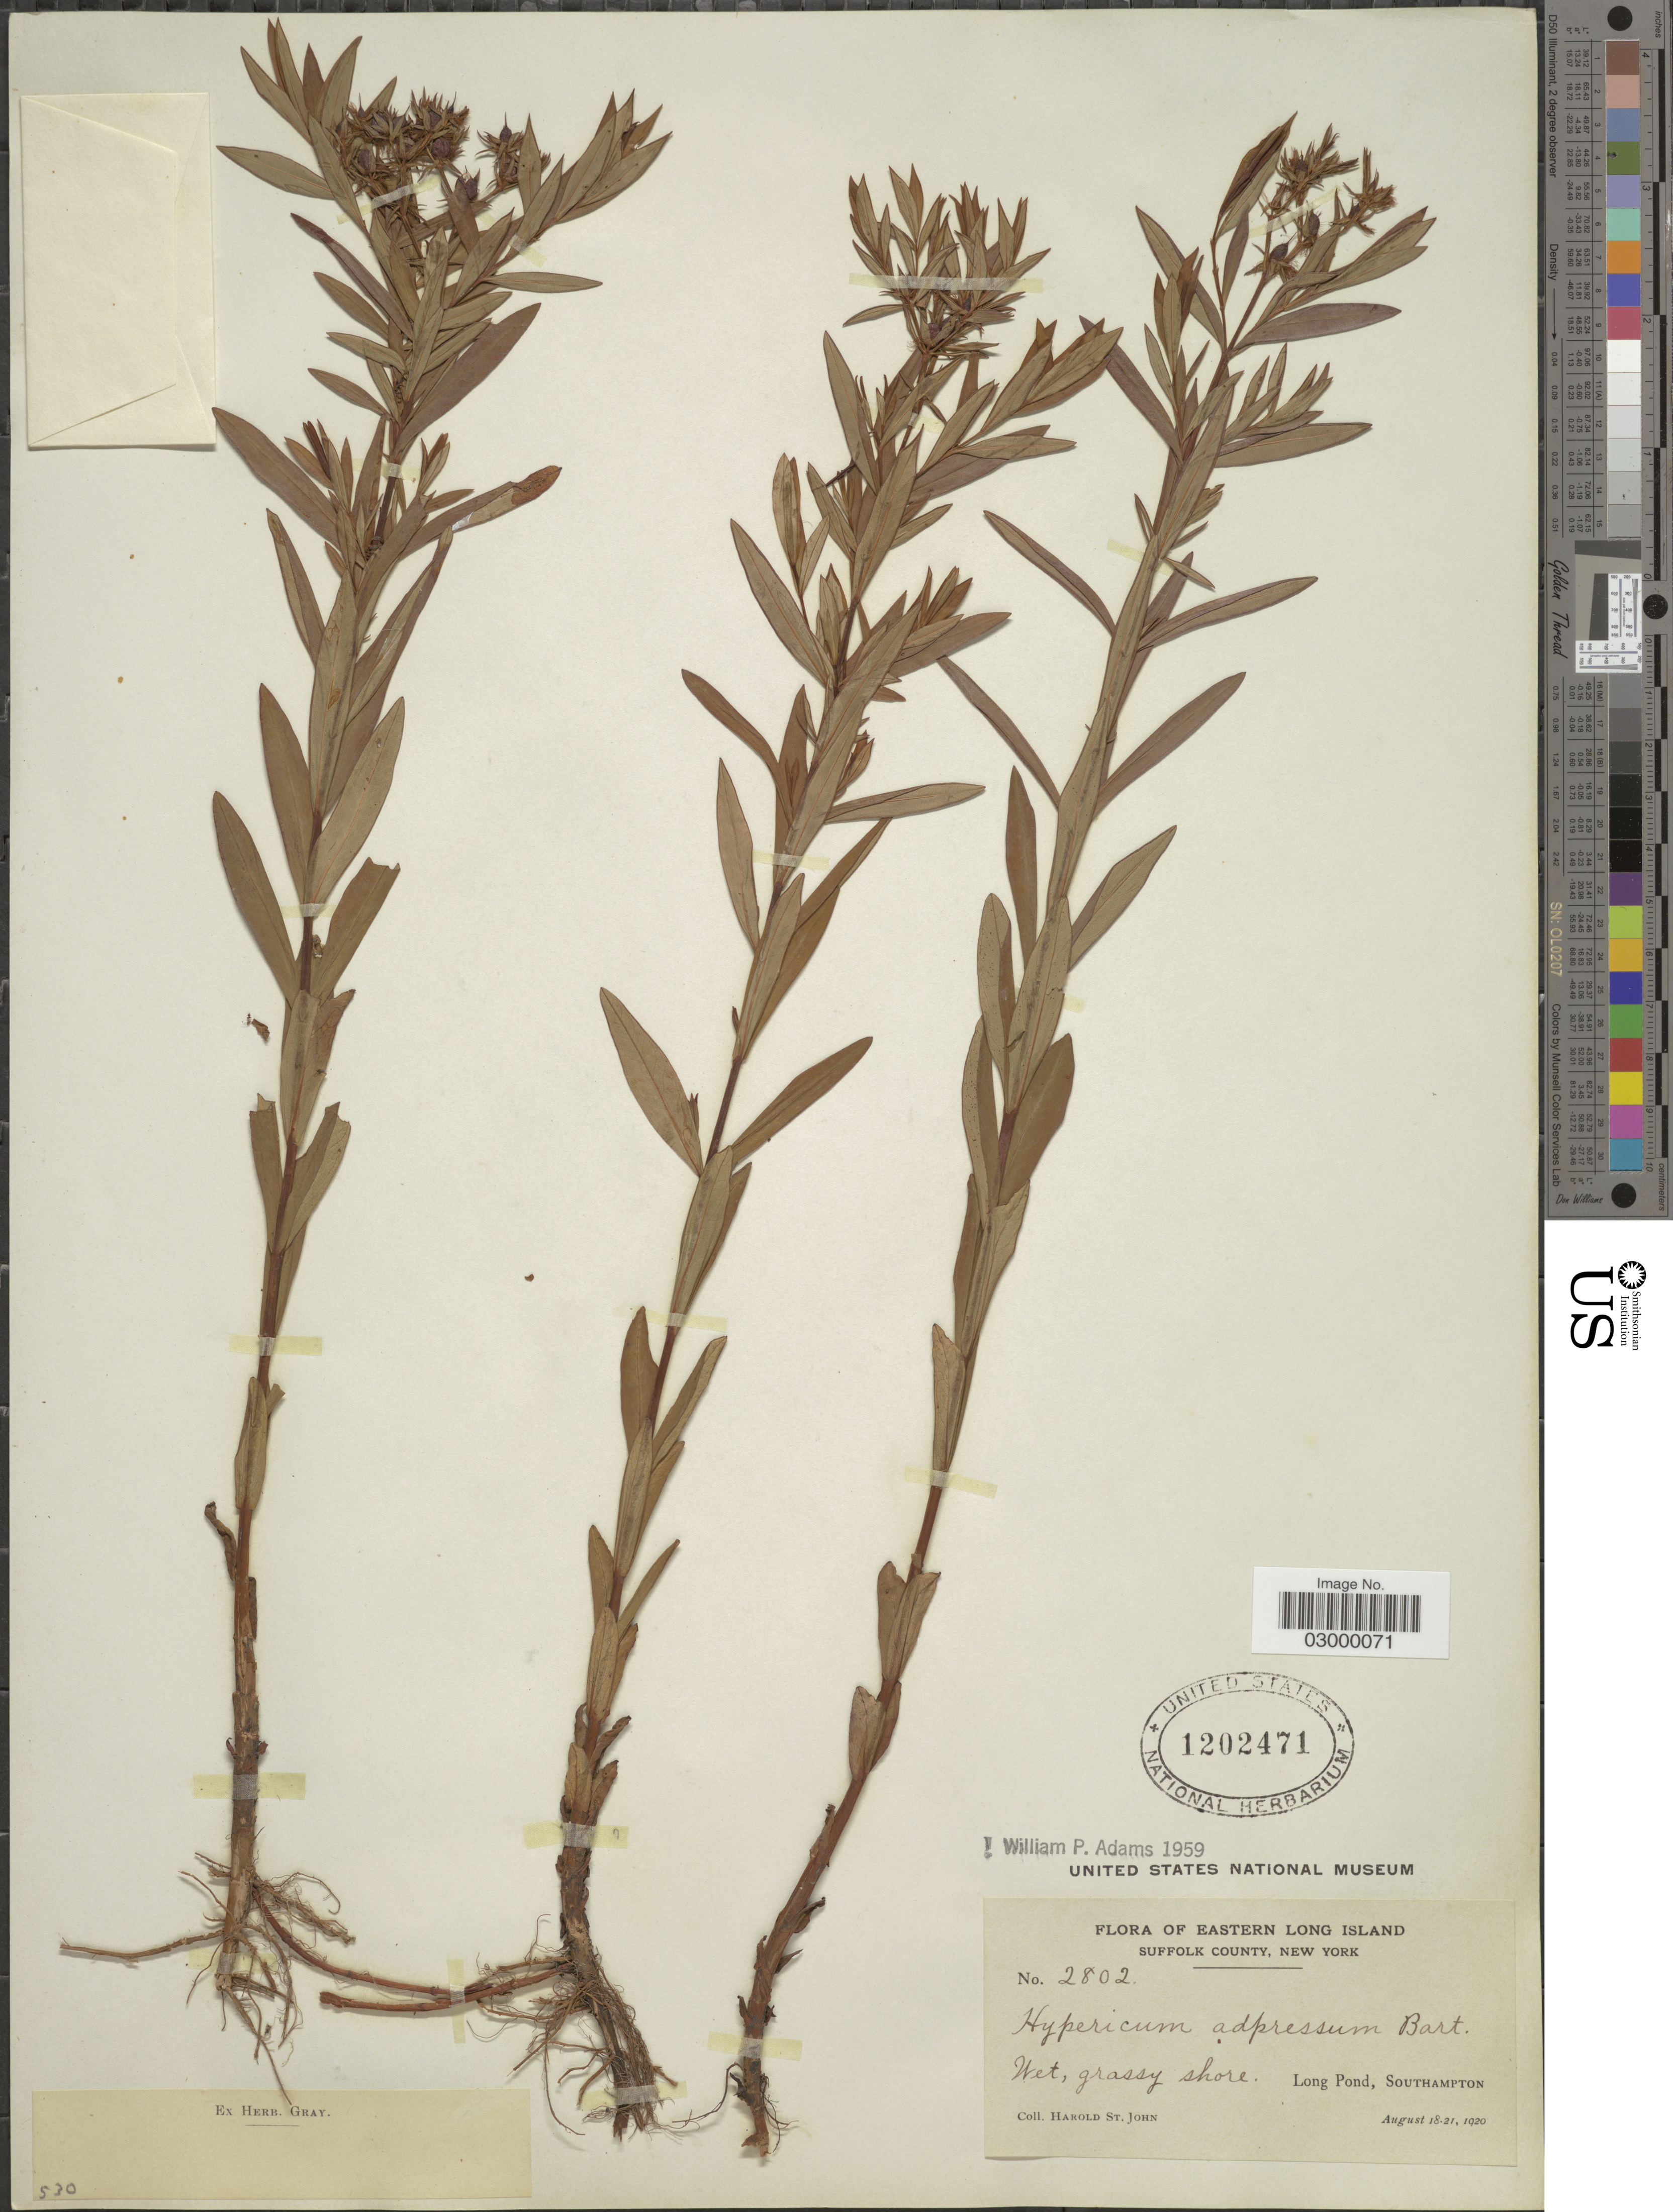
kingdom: Plantae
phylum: Tracheophyta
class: Magnoliopsida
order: Malpighiales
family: Hypericaceae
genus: Hypericum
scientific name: Hypericum adpressum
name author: W.P.C. Barton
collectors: H. St. John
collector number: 2802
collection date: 1920-08-18/1920-08-21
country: United States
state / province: New York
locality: Eastern Long Island, Suffolk County, Long Pond, Southampton.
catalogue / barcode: US 1202471